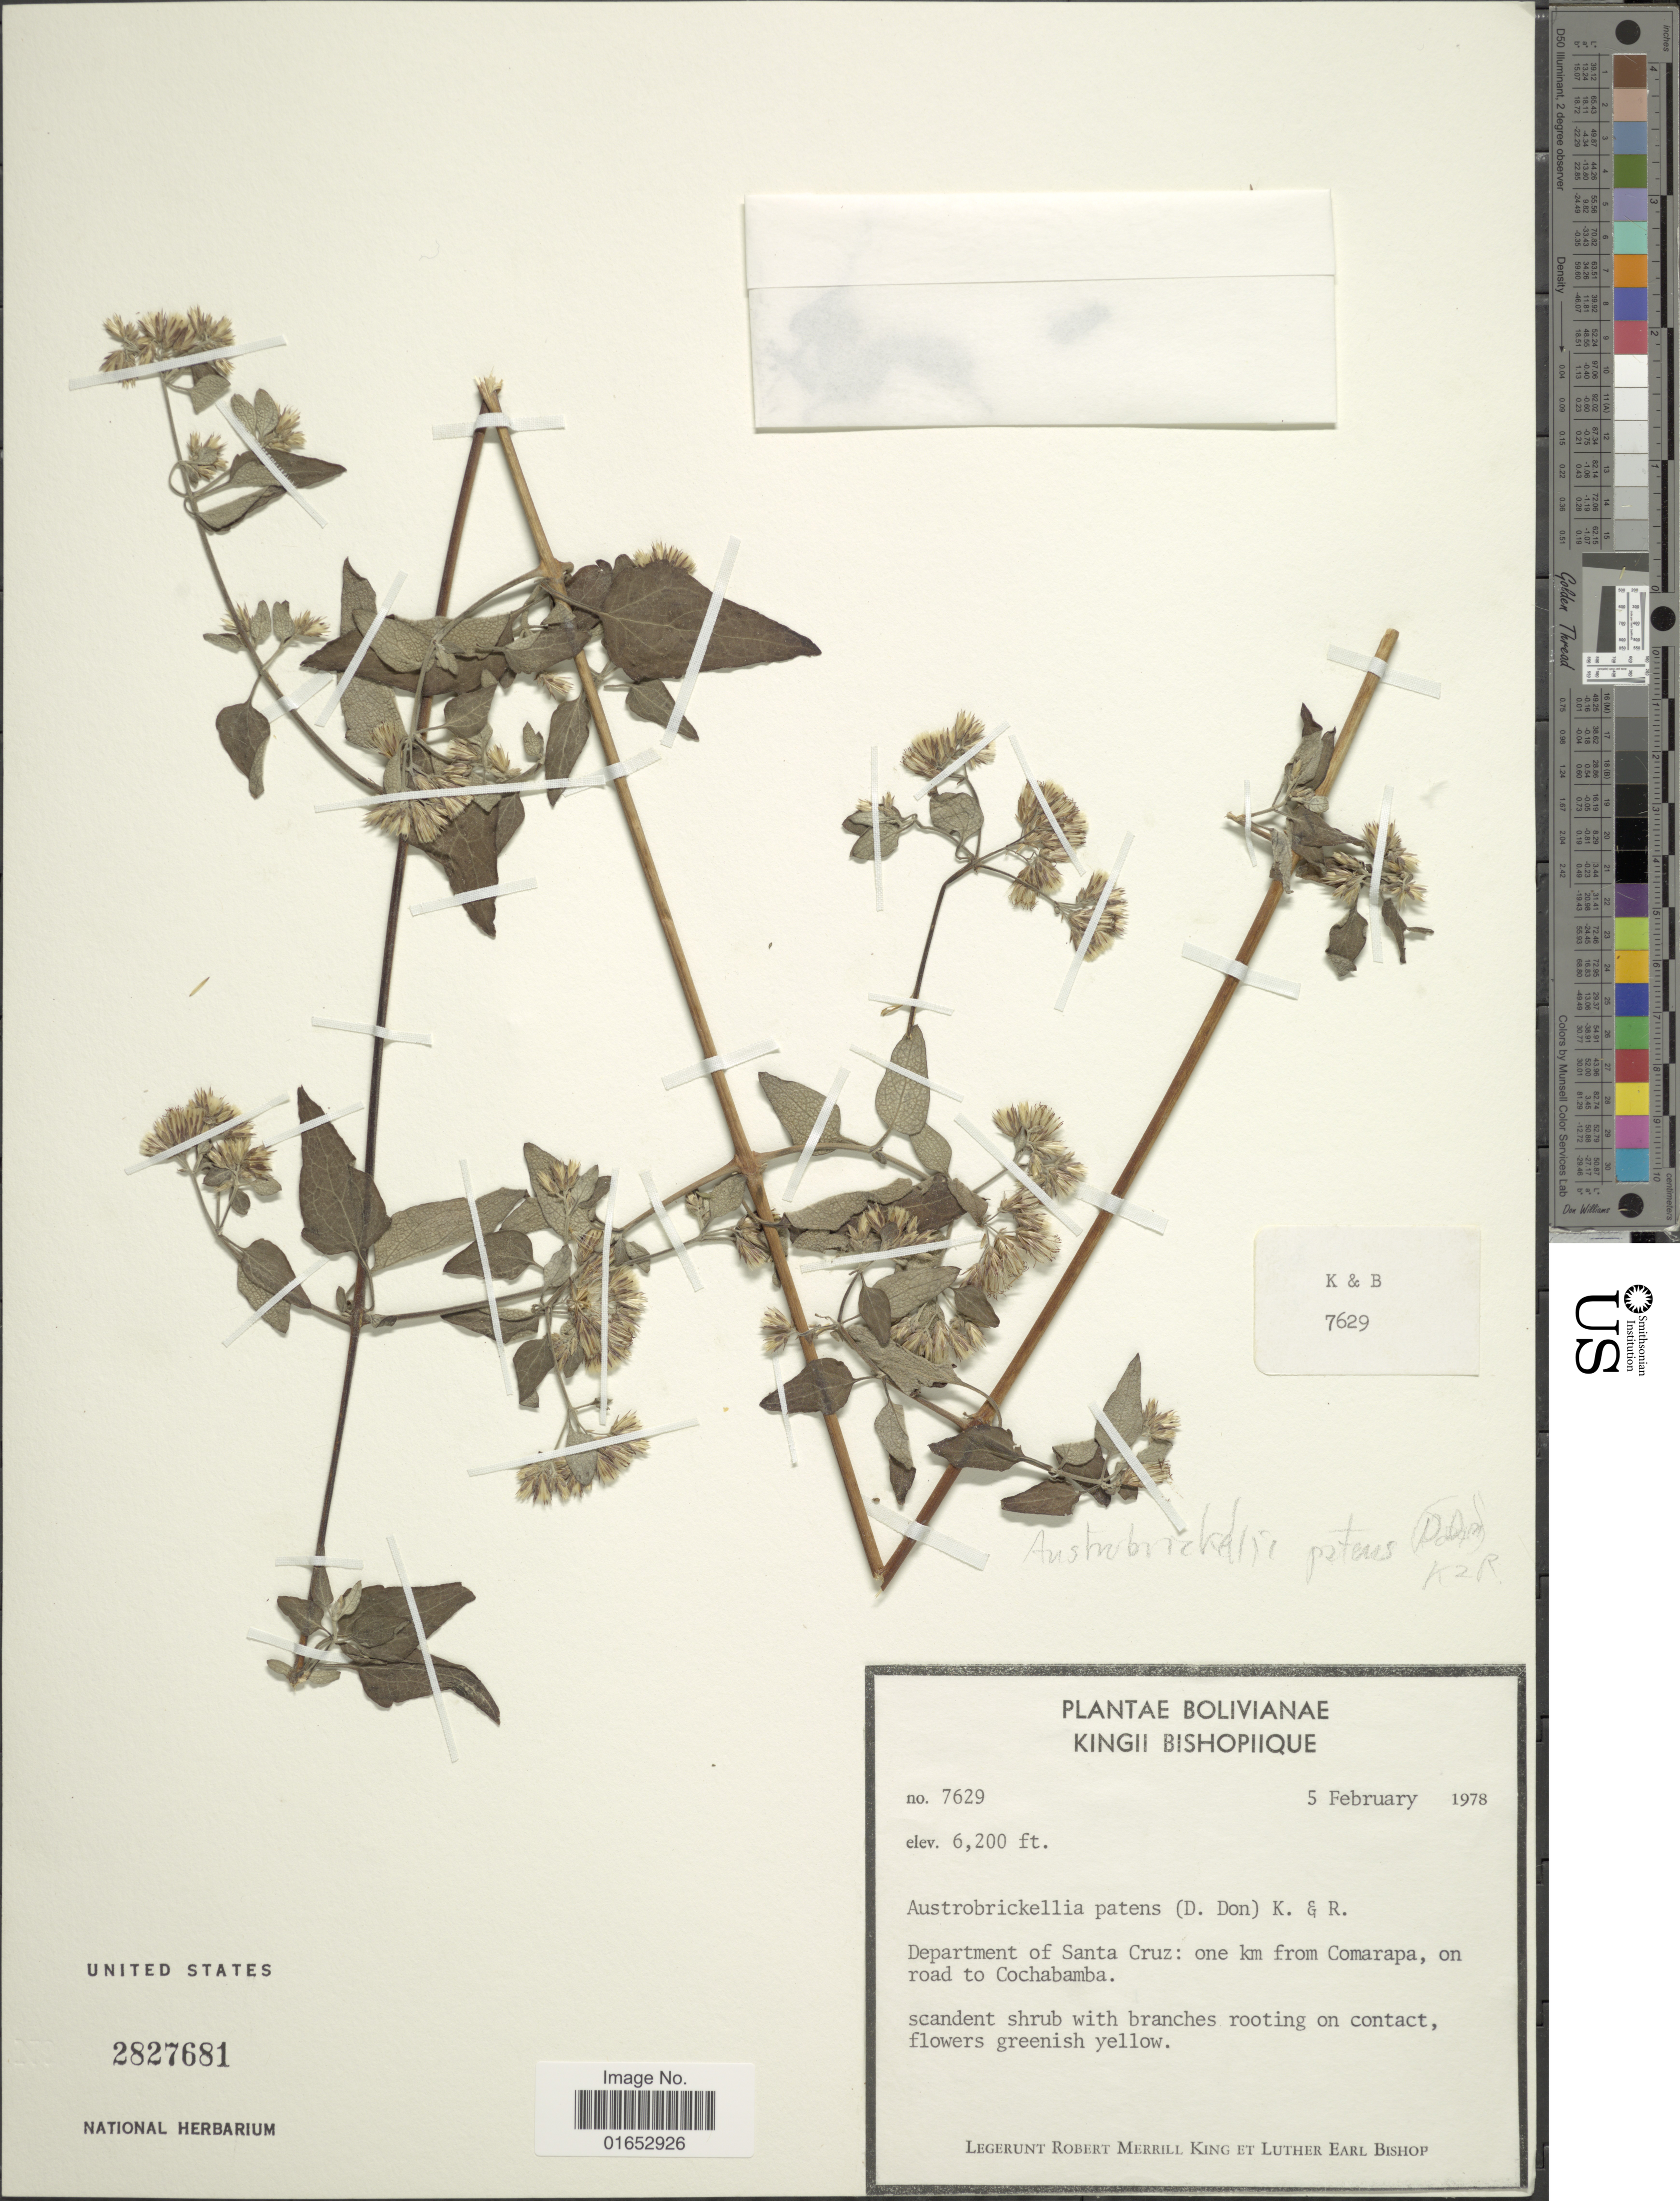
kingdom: Plantae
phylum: Tracheophyta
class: Magnoliopsida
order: Asterales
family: Asteraceae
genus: Austrobrickellia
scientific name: Austrobrickellia patens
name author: (D. Don ex Hook. & Arn.) R.M. King & H. Rob.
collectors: R. M. King & L. E. Bishop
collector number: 7629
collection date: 1978-02-05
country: Bolivia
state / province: Santa Cruz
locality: One km from Comarapa, on road to Cochabamba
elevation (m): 1890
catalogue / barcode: US 2827681